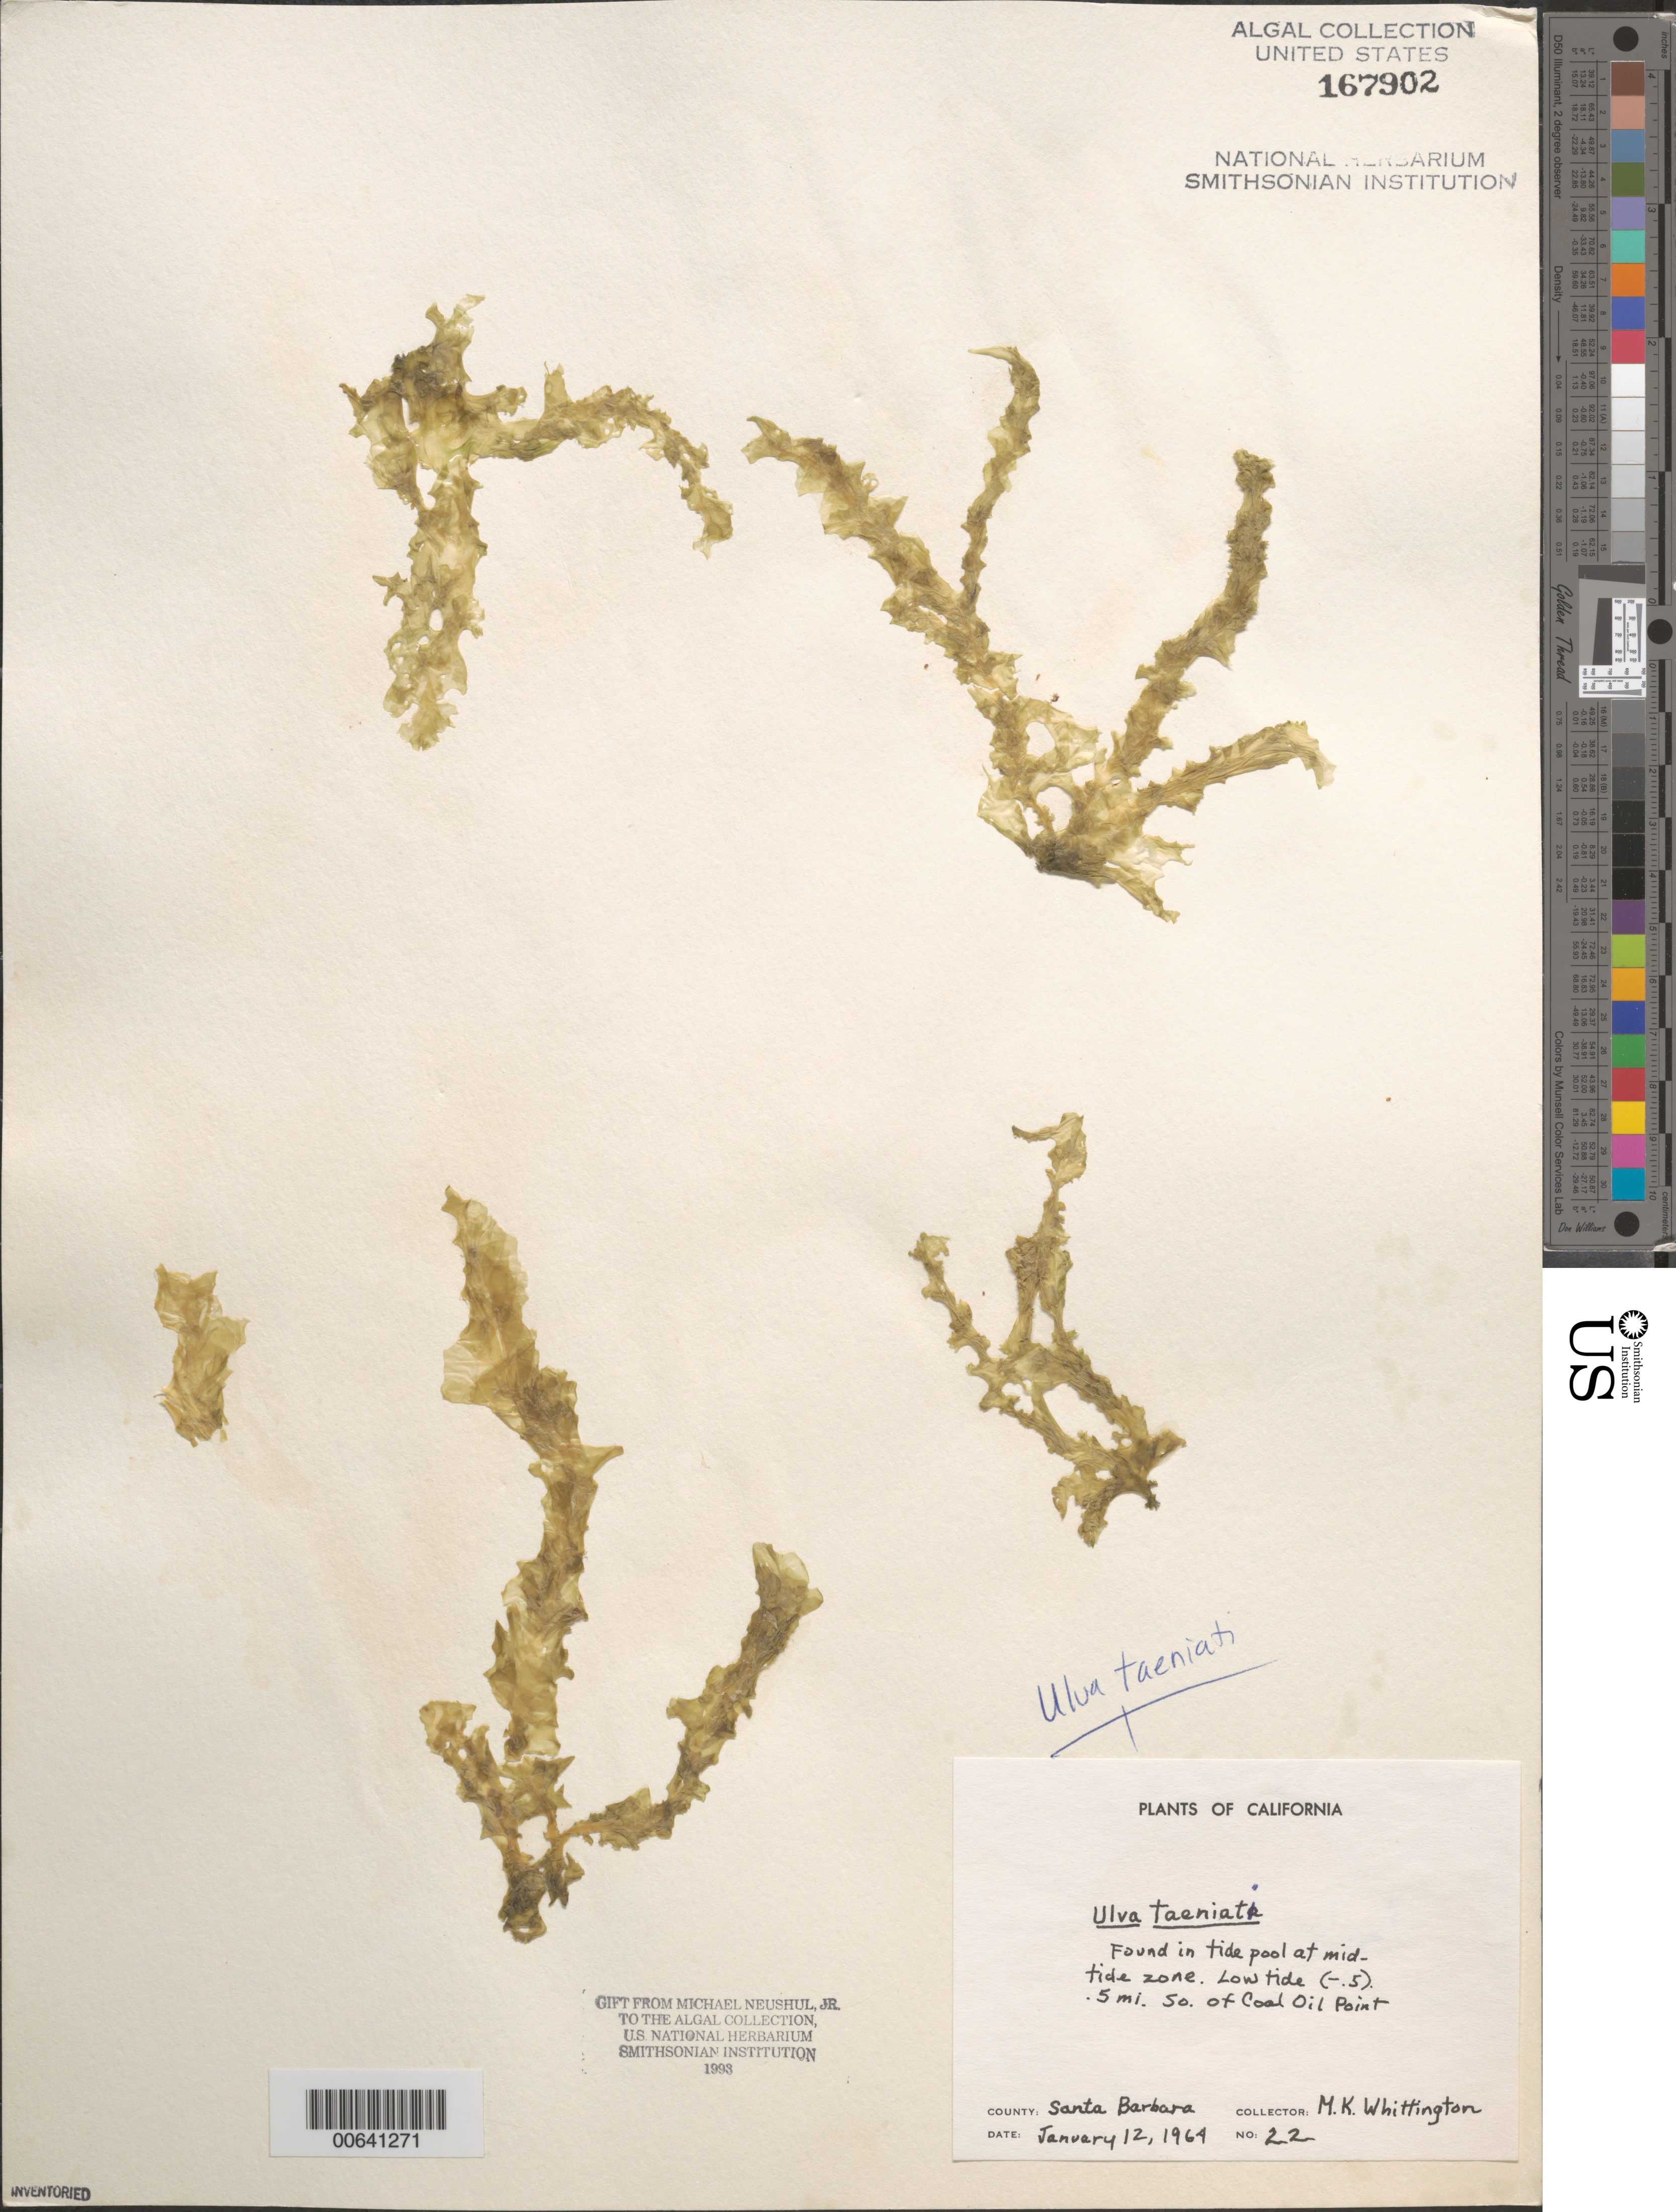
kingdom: Plantae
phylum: Chlorophyta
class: Ulvophyceae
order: Ulvales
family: Ulvaceae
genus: Ulva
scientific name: Ulva taeniata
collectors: M. Whittington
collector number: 22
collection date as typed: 12 Jan 1964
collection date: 1964-01-12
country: United States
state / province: California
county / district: Santa Barbara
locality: .5 miles south of Coal Oil Point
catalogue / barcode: US 167902